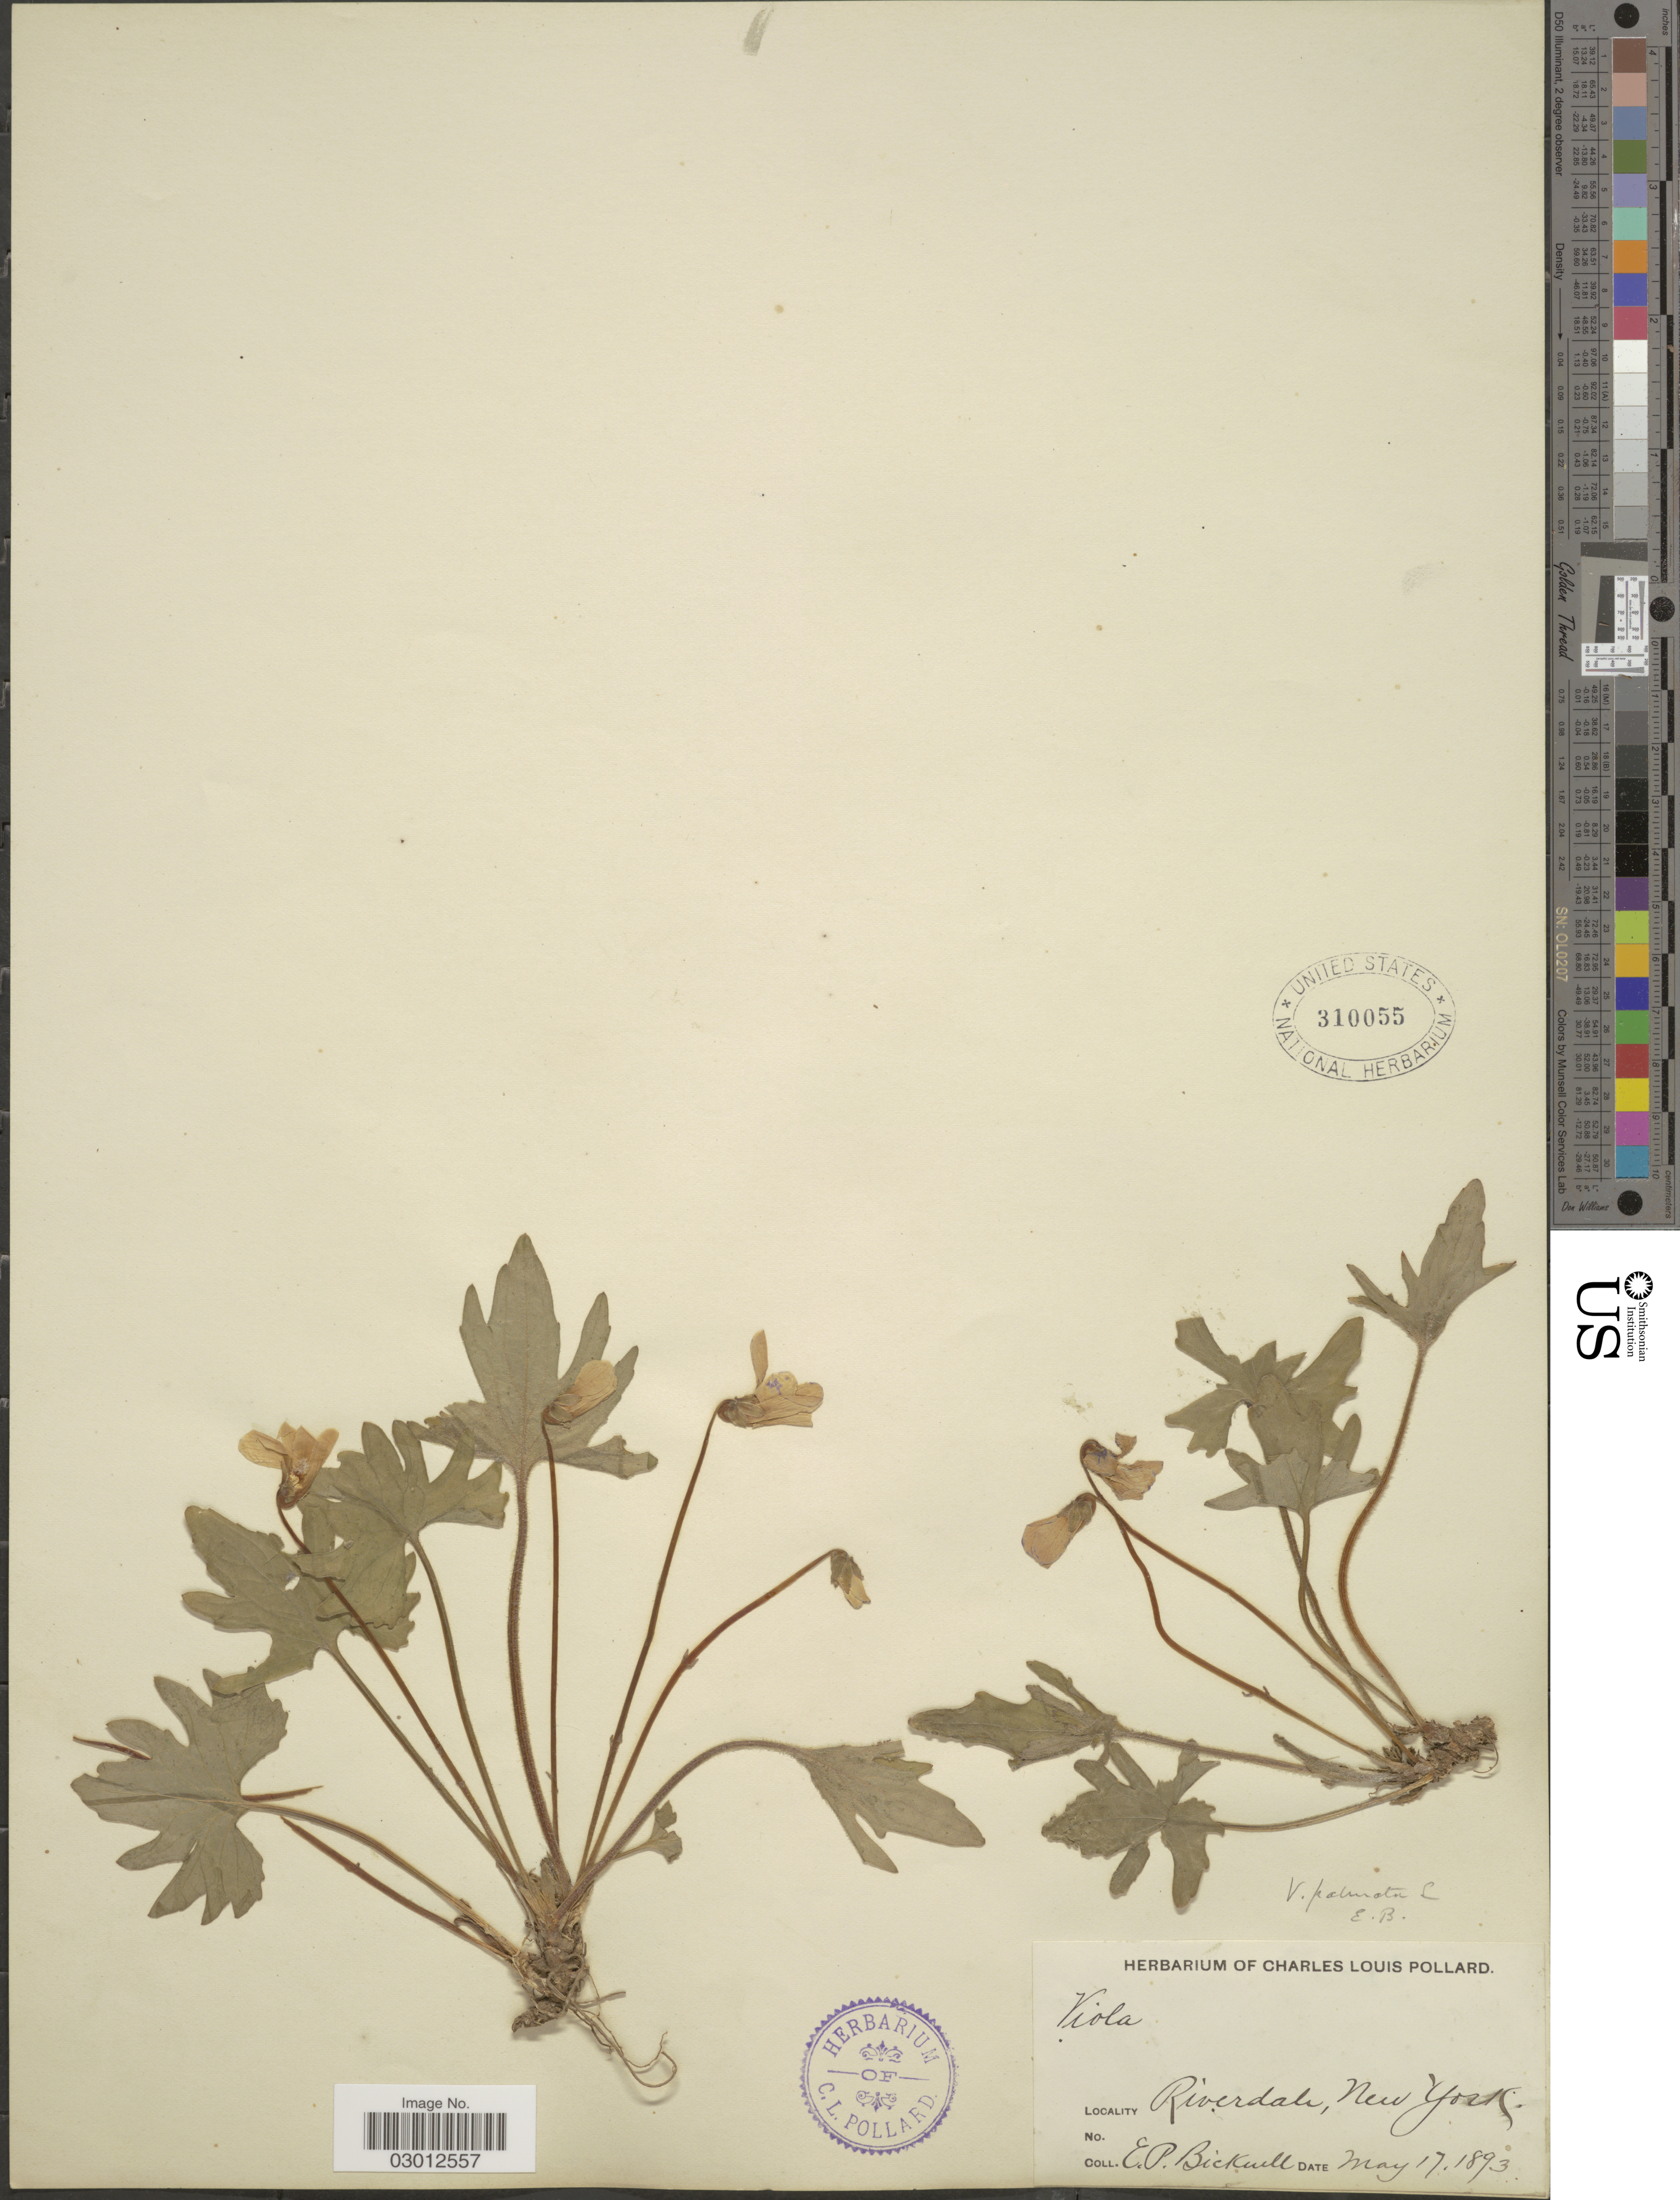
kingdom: Plantae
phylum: Tracheophyta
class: Magnoliopsida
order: Malpighiales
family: Violaceae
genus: Viola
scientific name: Viola palmata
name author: L.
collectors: E. P. Bicknell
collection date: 1893-05-17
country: United States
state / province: New York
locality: Riverdale.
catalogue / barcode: US 310055